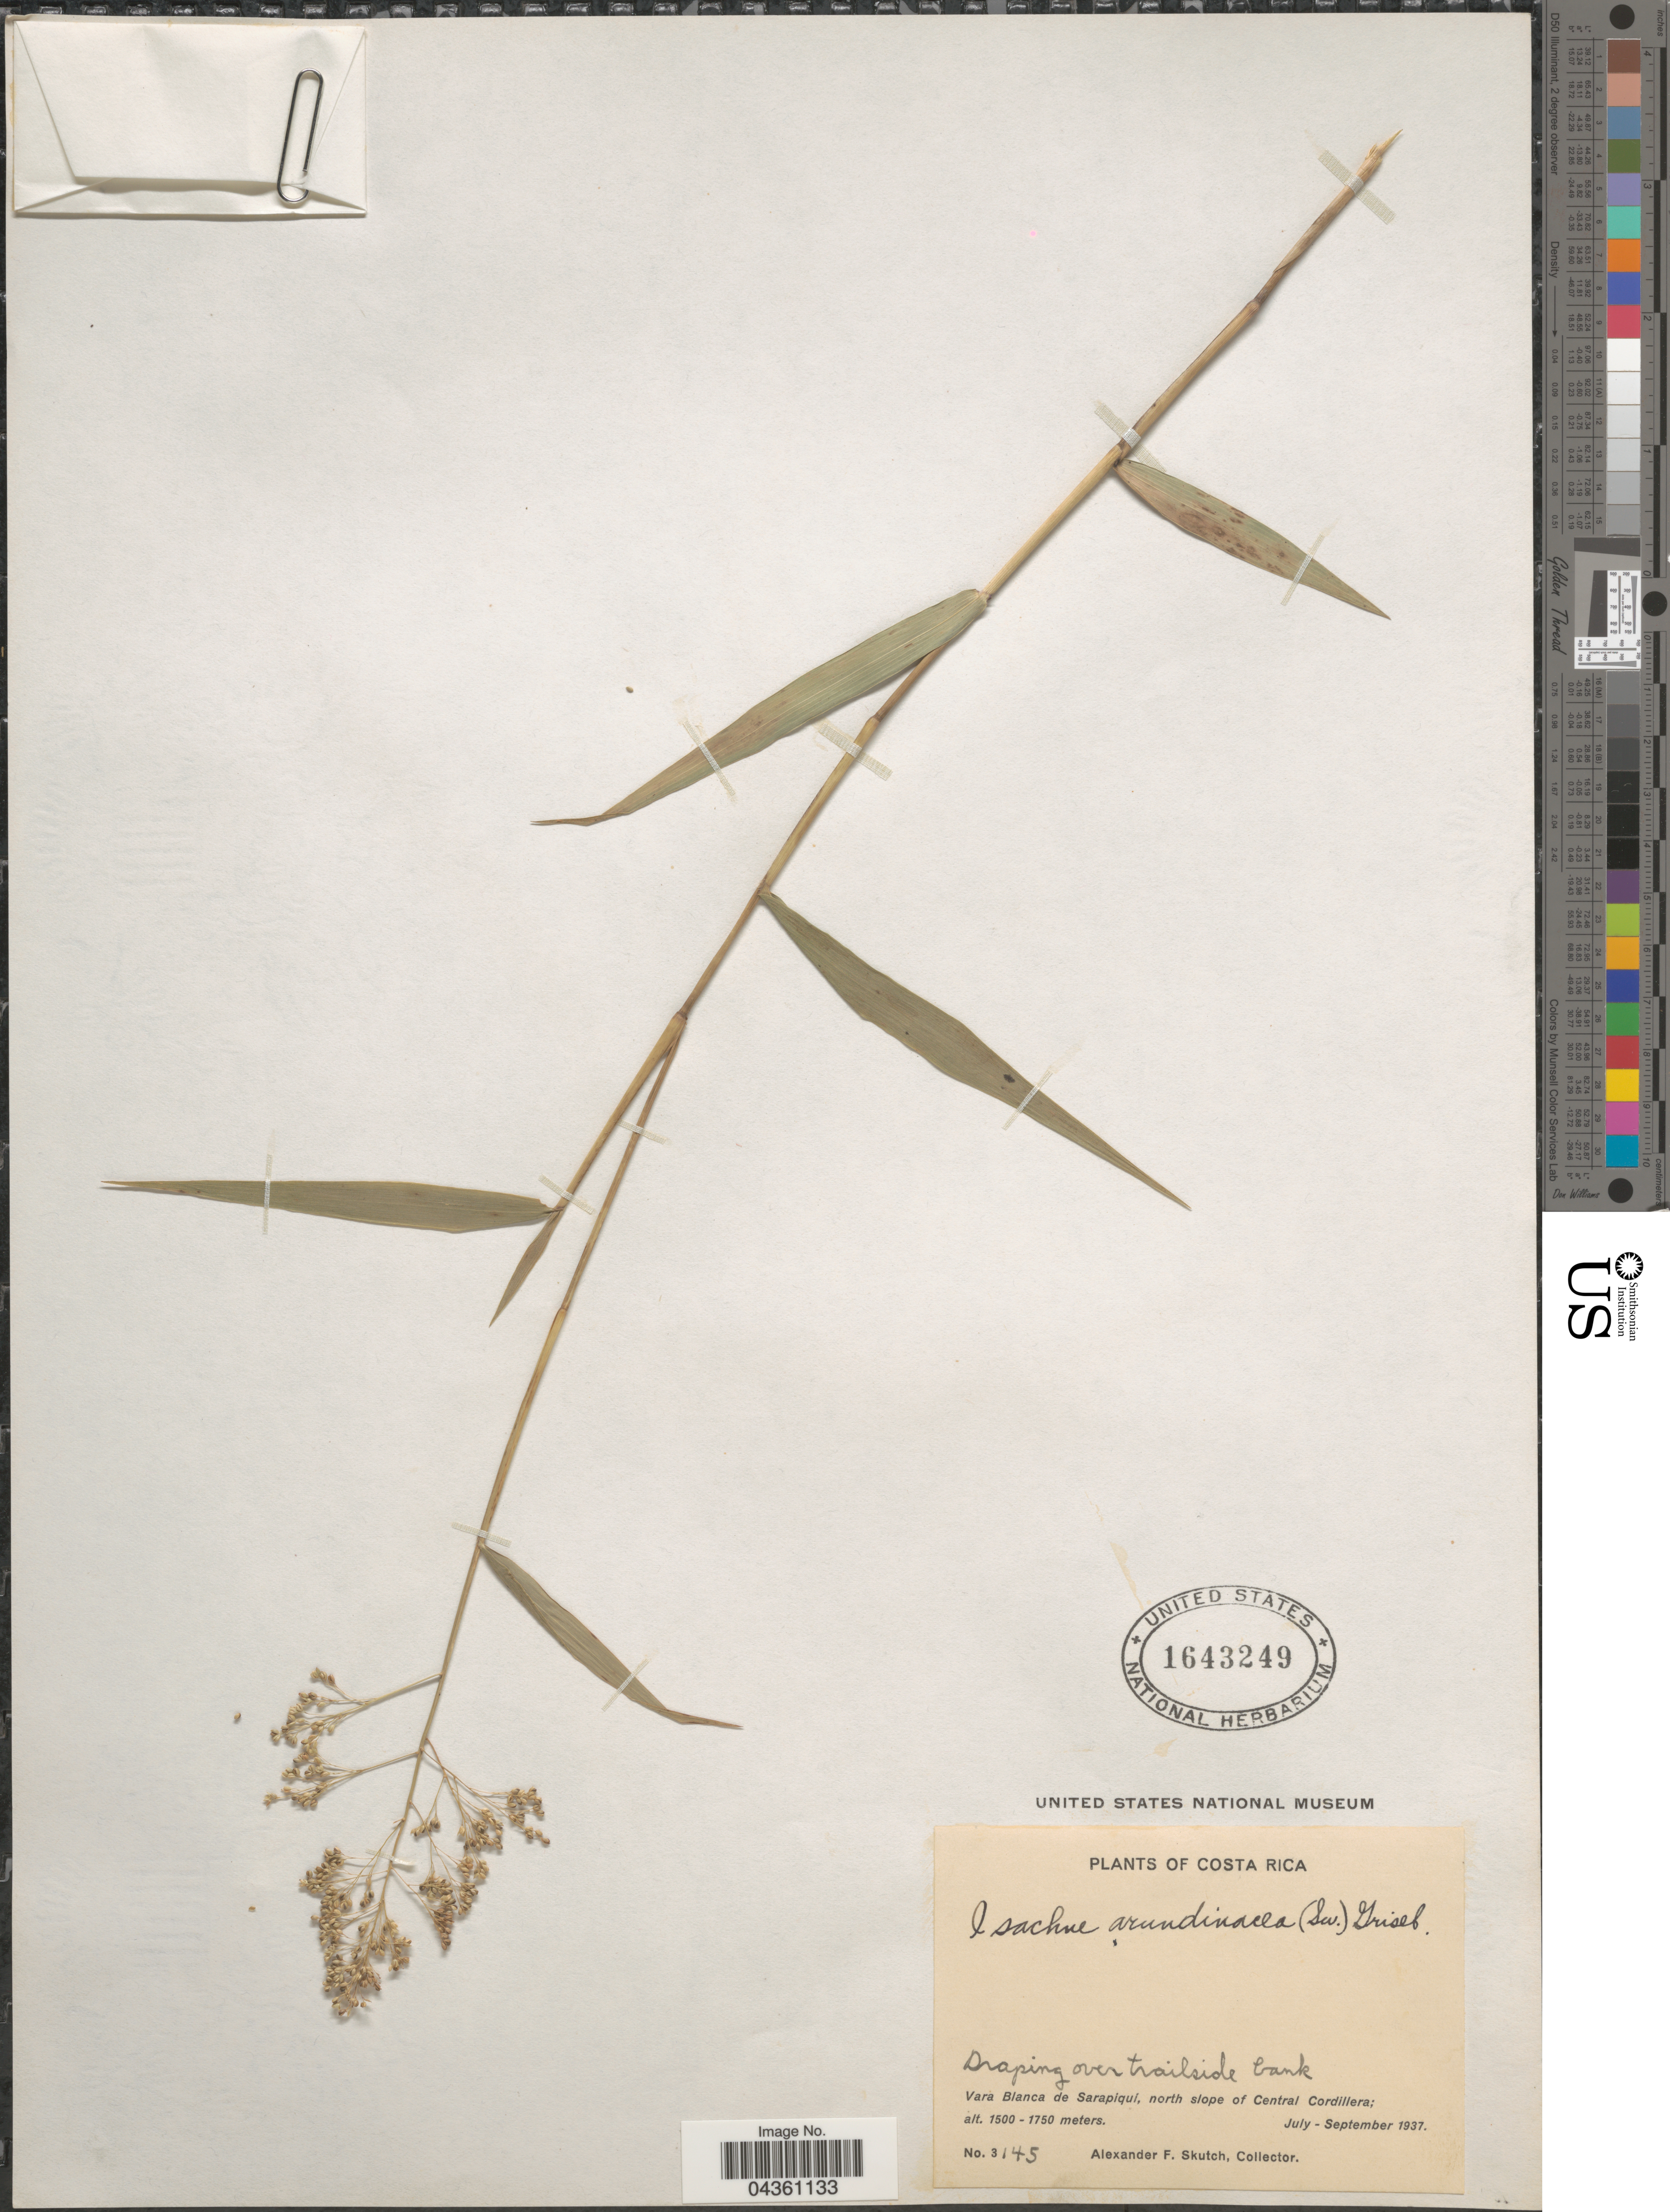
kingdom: Plantae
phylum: Tracheophyta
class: Liliopsida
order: Poales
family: Poaceae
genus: Isachne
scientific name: Isachne arundinacea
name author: (Sw.) Griseb.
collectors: A. F. Skutch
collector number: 3145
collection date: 1937-07/1937-09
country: Costa Rica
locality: Vara Blanca de Sarapiqui, north slope of Central Cordillera.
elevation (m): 1500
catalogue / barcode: US 1643249